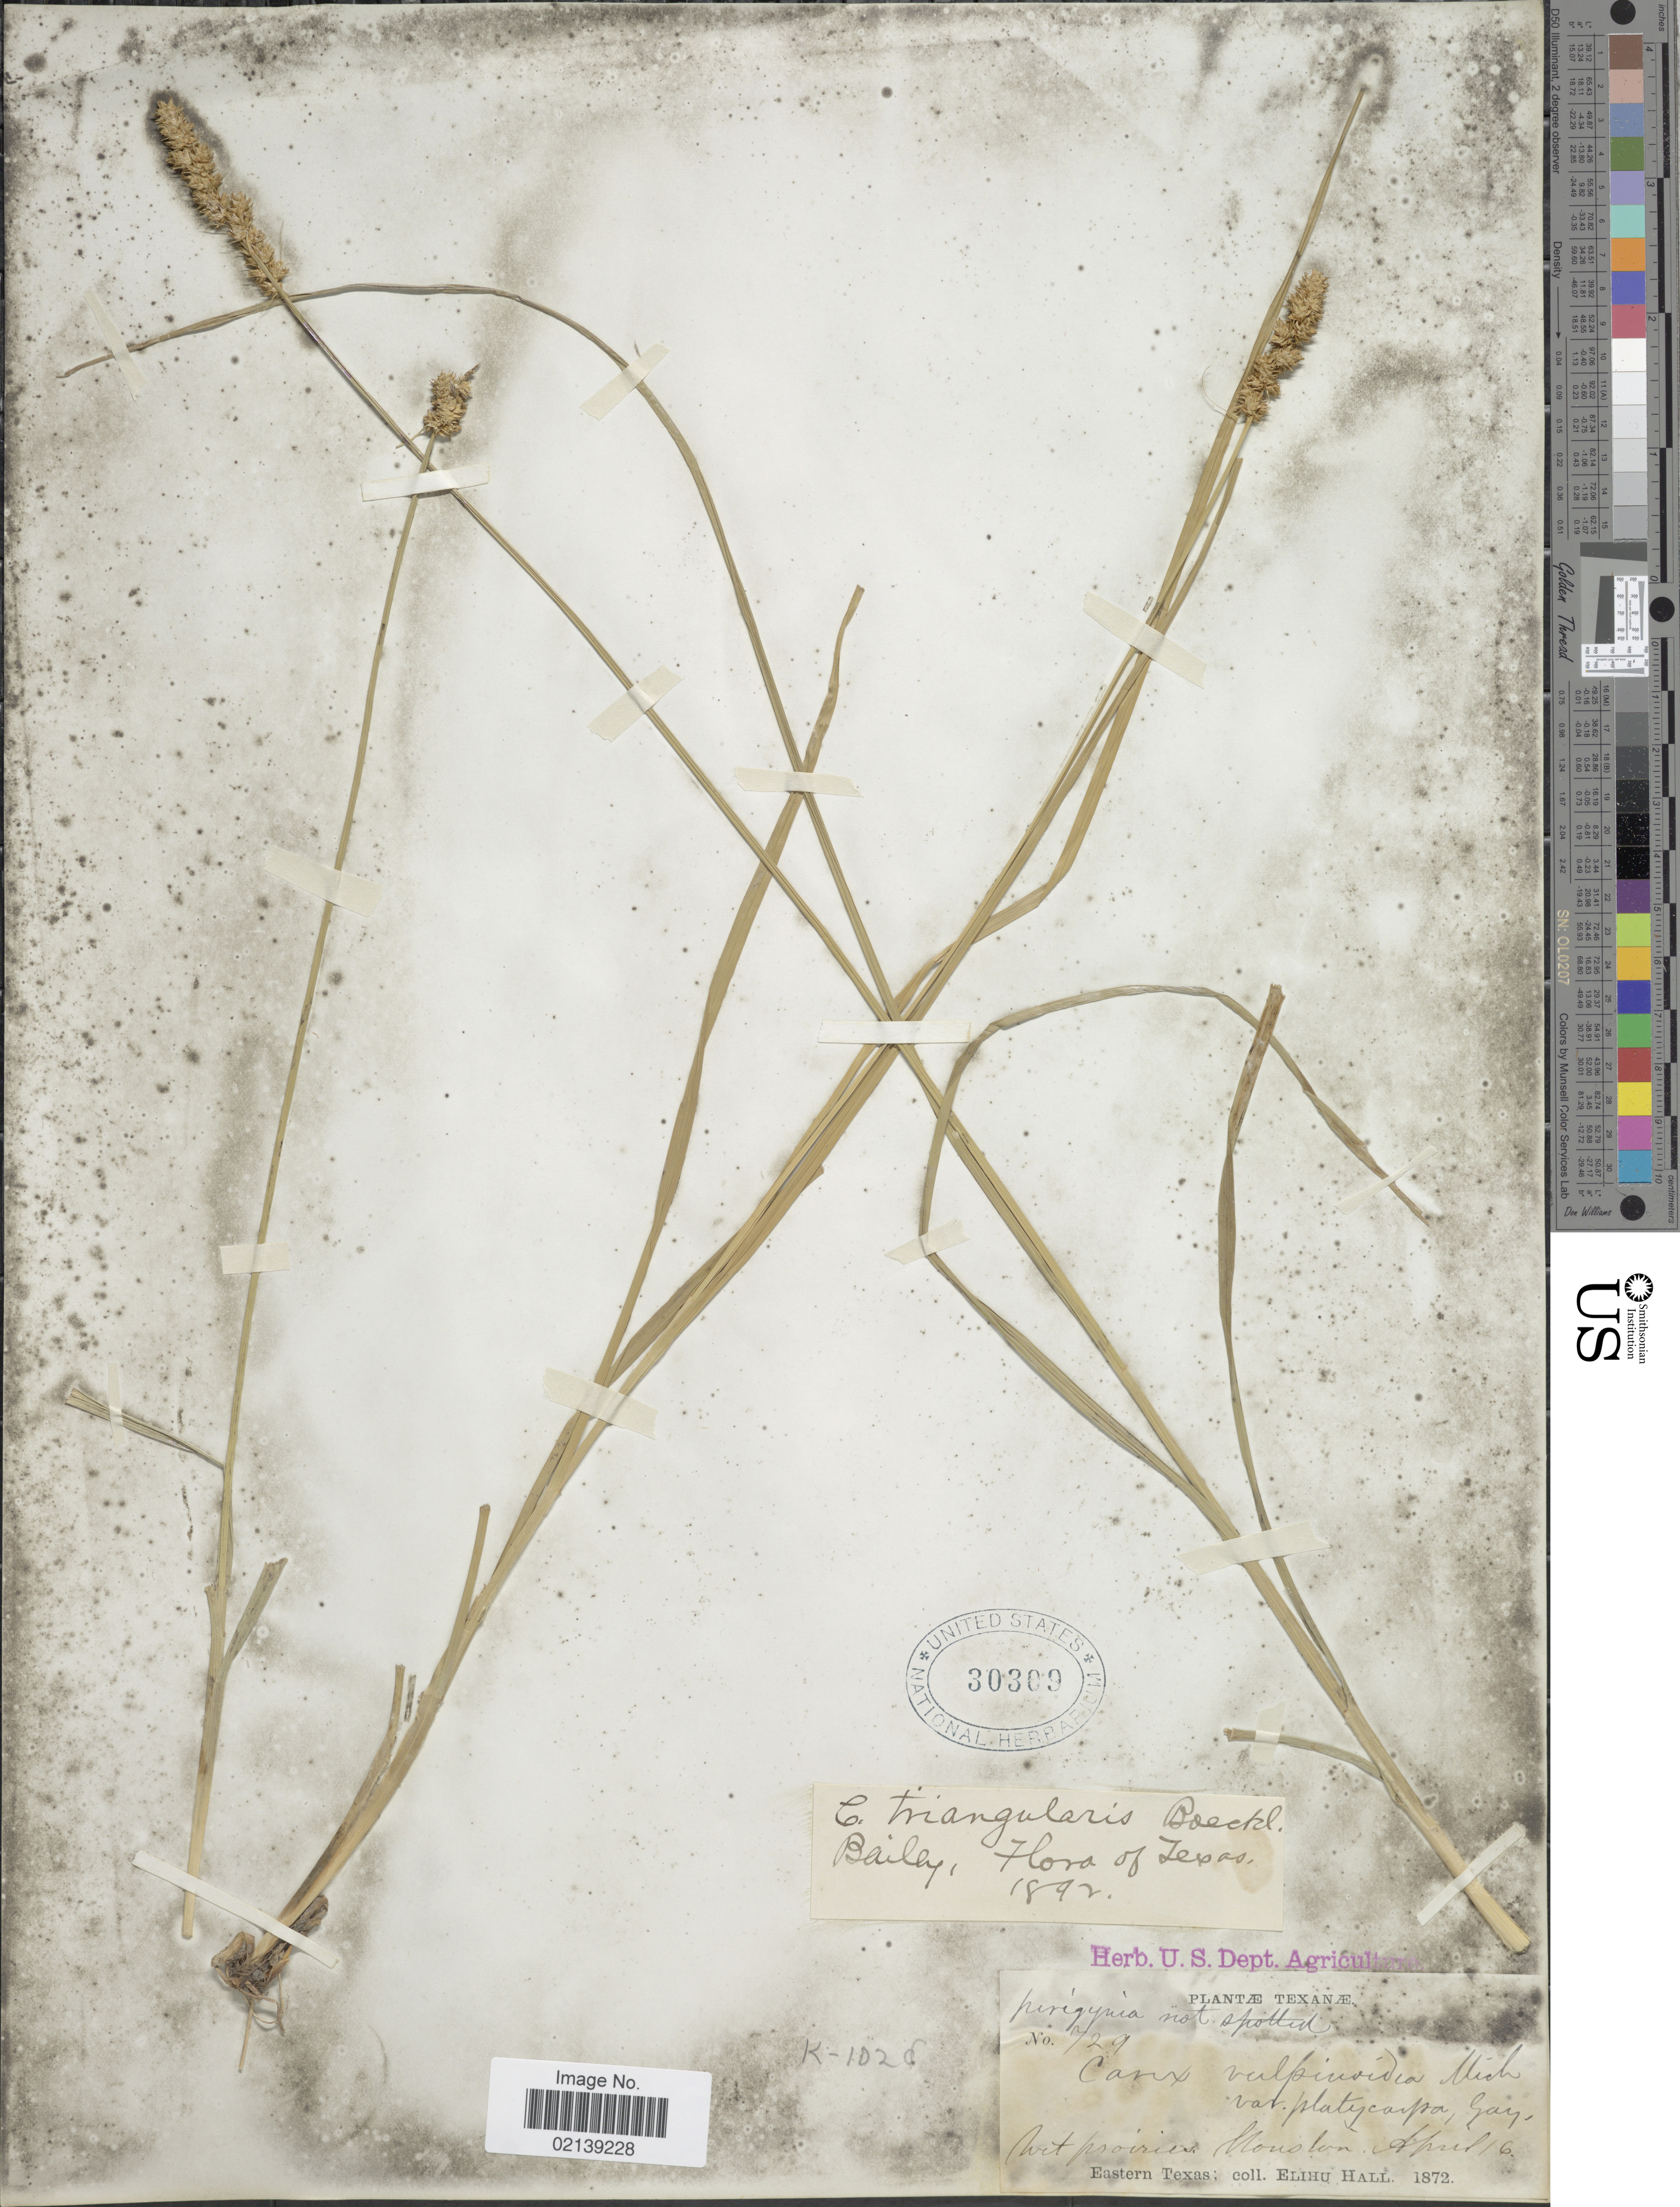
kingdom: Plantae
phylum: Tracheophyta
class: Liliopsida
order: Poales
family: Cyperaceae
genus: Carex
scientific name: Carex vulpinoidea Michx.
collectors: E. Hall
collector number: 729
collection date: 1872-04-16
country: United States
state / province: Texas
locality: Wet prairies, Houston, Eastern Texas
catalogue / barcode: US 30309